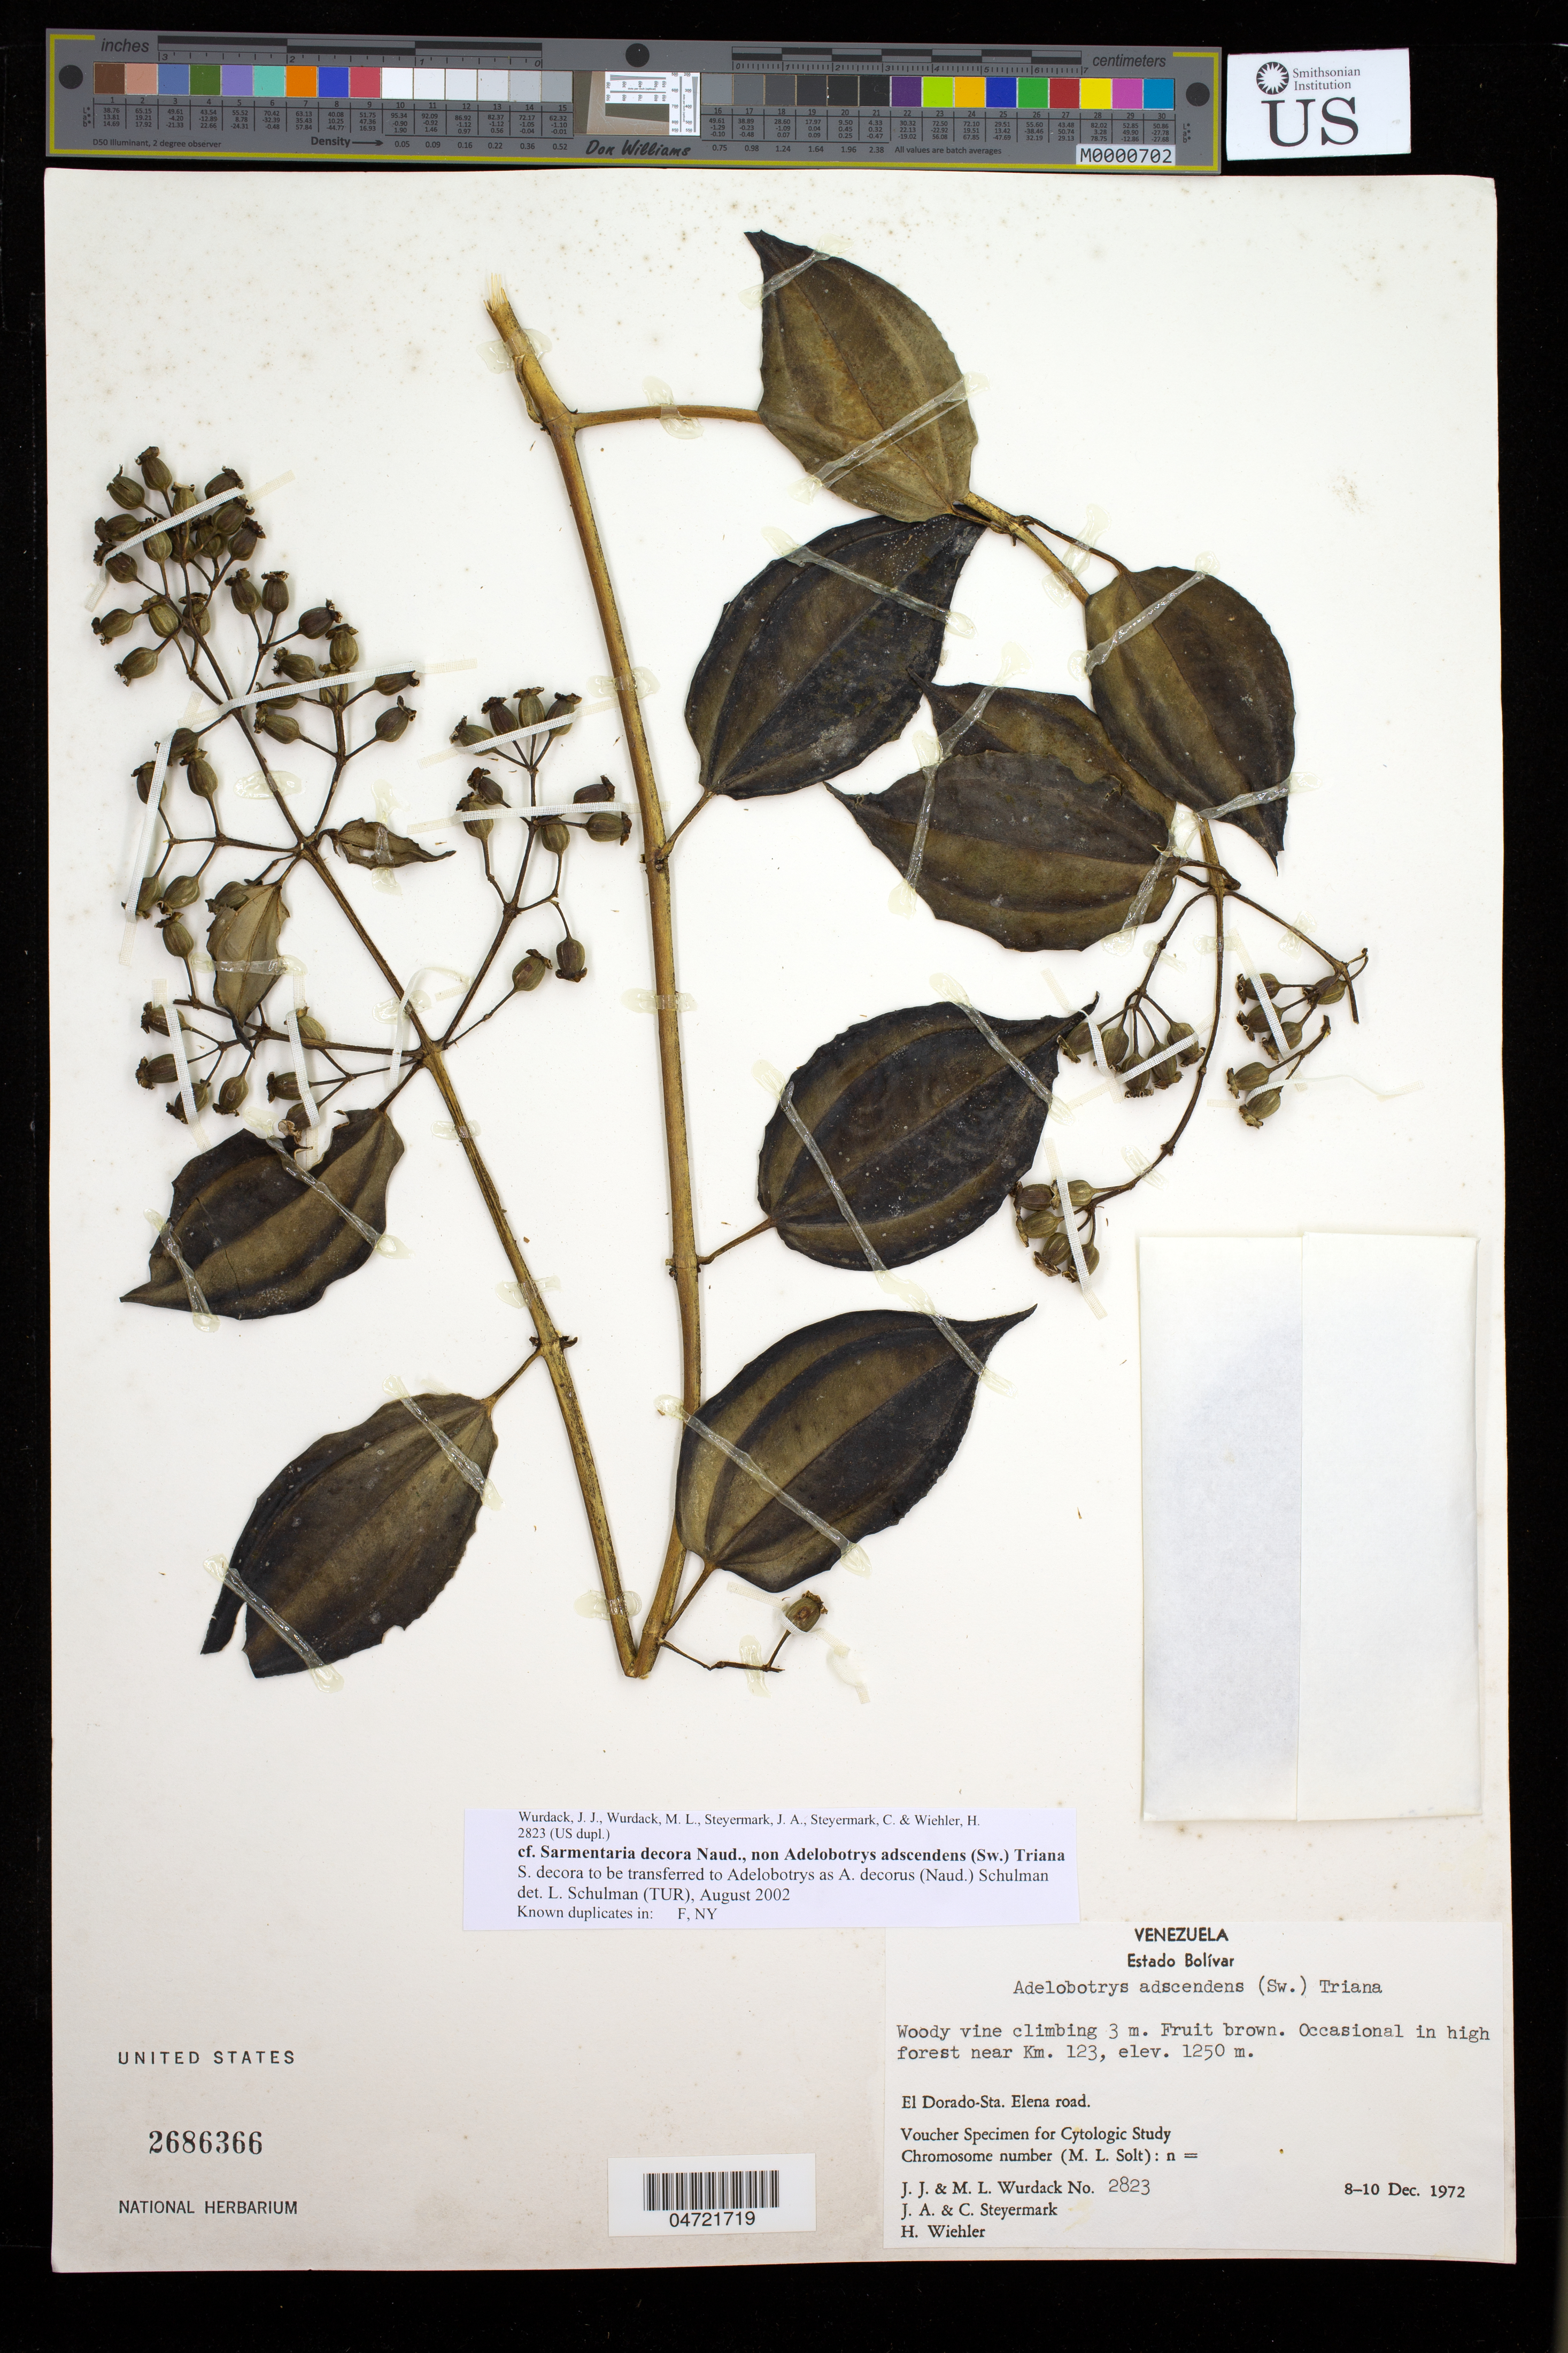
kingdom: Plantae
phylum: Tracheophyta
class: Magnoliopsida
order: Myrtales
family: Melastomataceae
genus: Adelobotrys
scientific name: Adelobotrys sp.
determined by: Schulman, Leif, (TUR), University of Turku (FINLAND)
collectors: J. J. Wurdack, M. L. Wurdack, J. Steyermark & C. Steyermark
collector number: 2823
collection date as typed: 8-Dec-72 to 10-Dec-72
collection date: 1972-12-08/1972-12-10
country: Venezuela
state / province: Bolívar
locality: El Dorado to Sta. Elena road, km 123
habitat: In high forest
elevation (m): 1250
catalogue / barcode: US 2686366